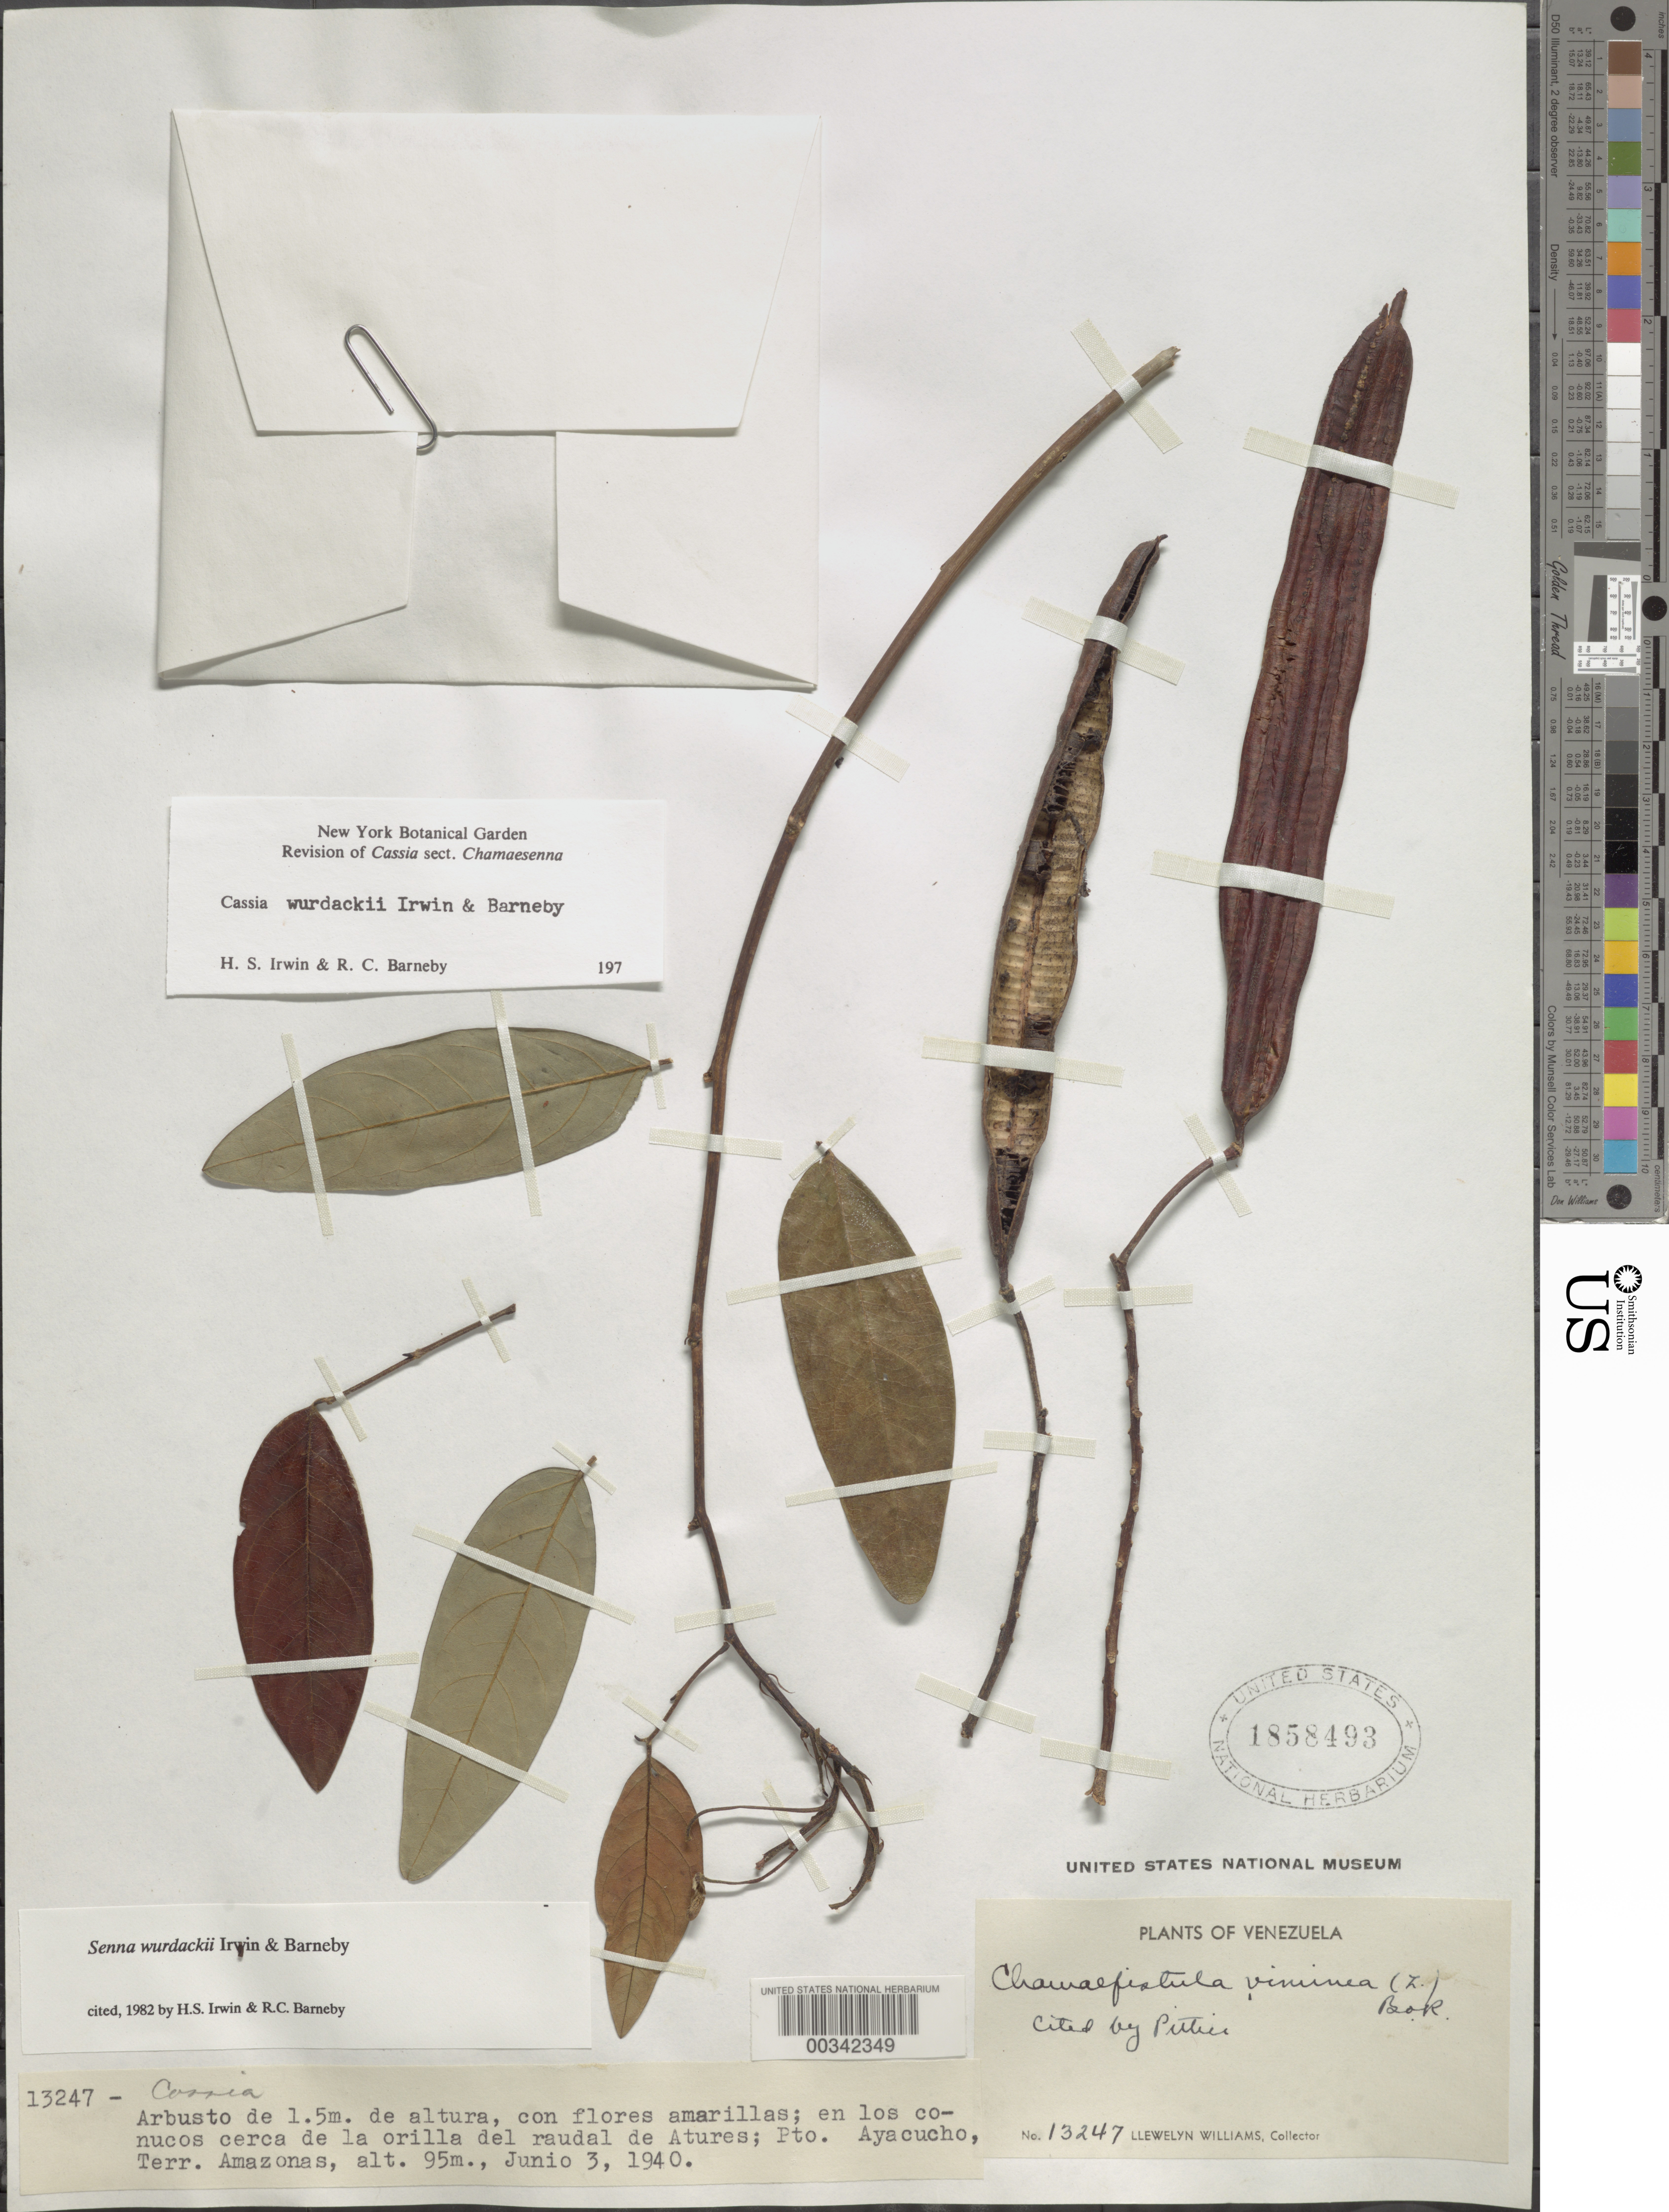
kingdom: Plantae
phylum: Tracheophyta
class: Magnoliopsida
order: Fabales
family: Fabaceae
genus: Senna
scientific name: Senna wurdackii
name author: H.S. Irwin & Barneby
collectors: Ll. Williams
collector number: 13247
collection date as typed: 03 Jun 1940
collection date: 1940-06-03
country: Venezuela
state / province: Amazonas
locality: Atures; pto. ayacucho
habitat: Orilla del raudal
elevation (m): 95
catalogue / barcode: US 1858493